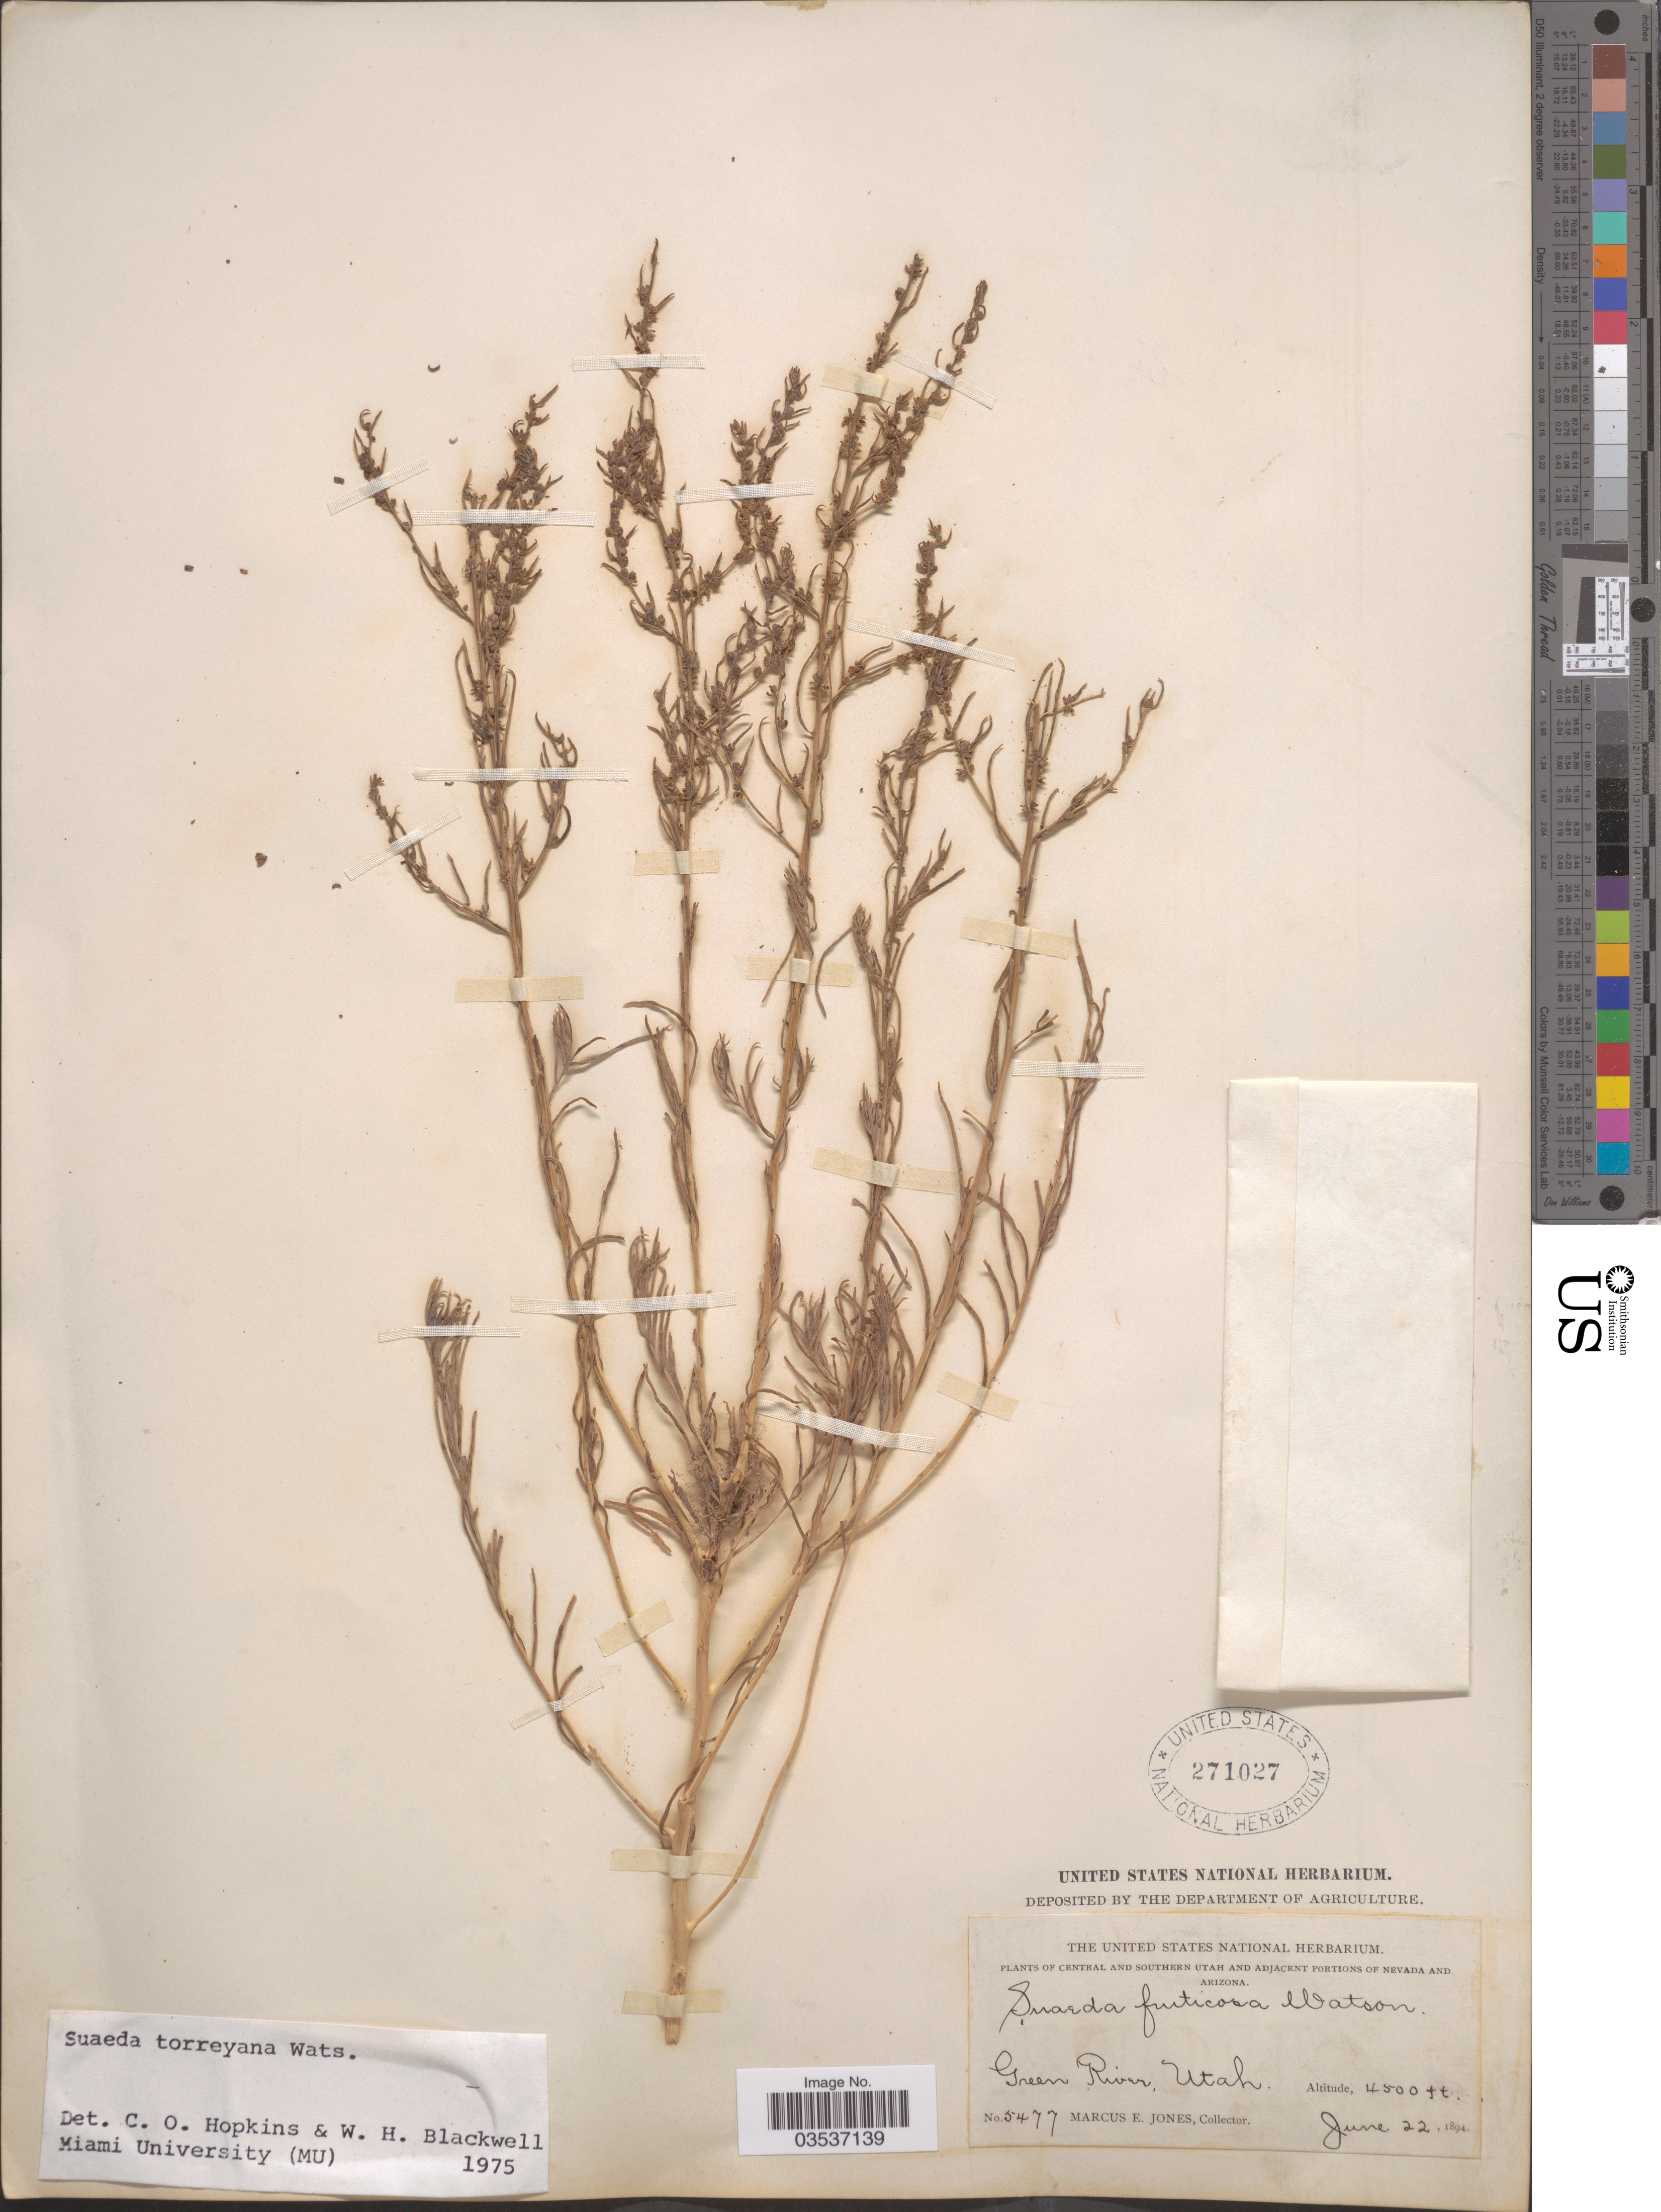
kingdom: Plantae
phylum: Tracheophyta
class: Magnoliopsida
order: Caryophyllales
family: Amaranthaceae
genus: Suaeda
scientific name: Suaeda torreyana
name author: S. Watson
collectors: M. E. Jones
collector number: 5477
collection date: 1894-06-22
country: United States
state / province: Utah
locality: Central and southern Utah. Green River.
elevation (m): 1372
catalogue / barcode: US 271027